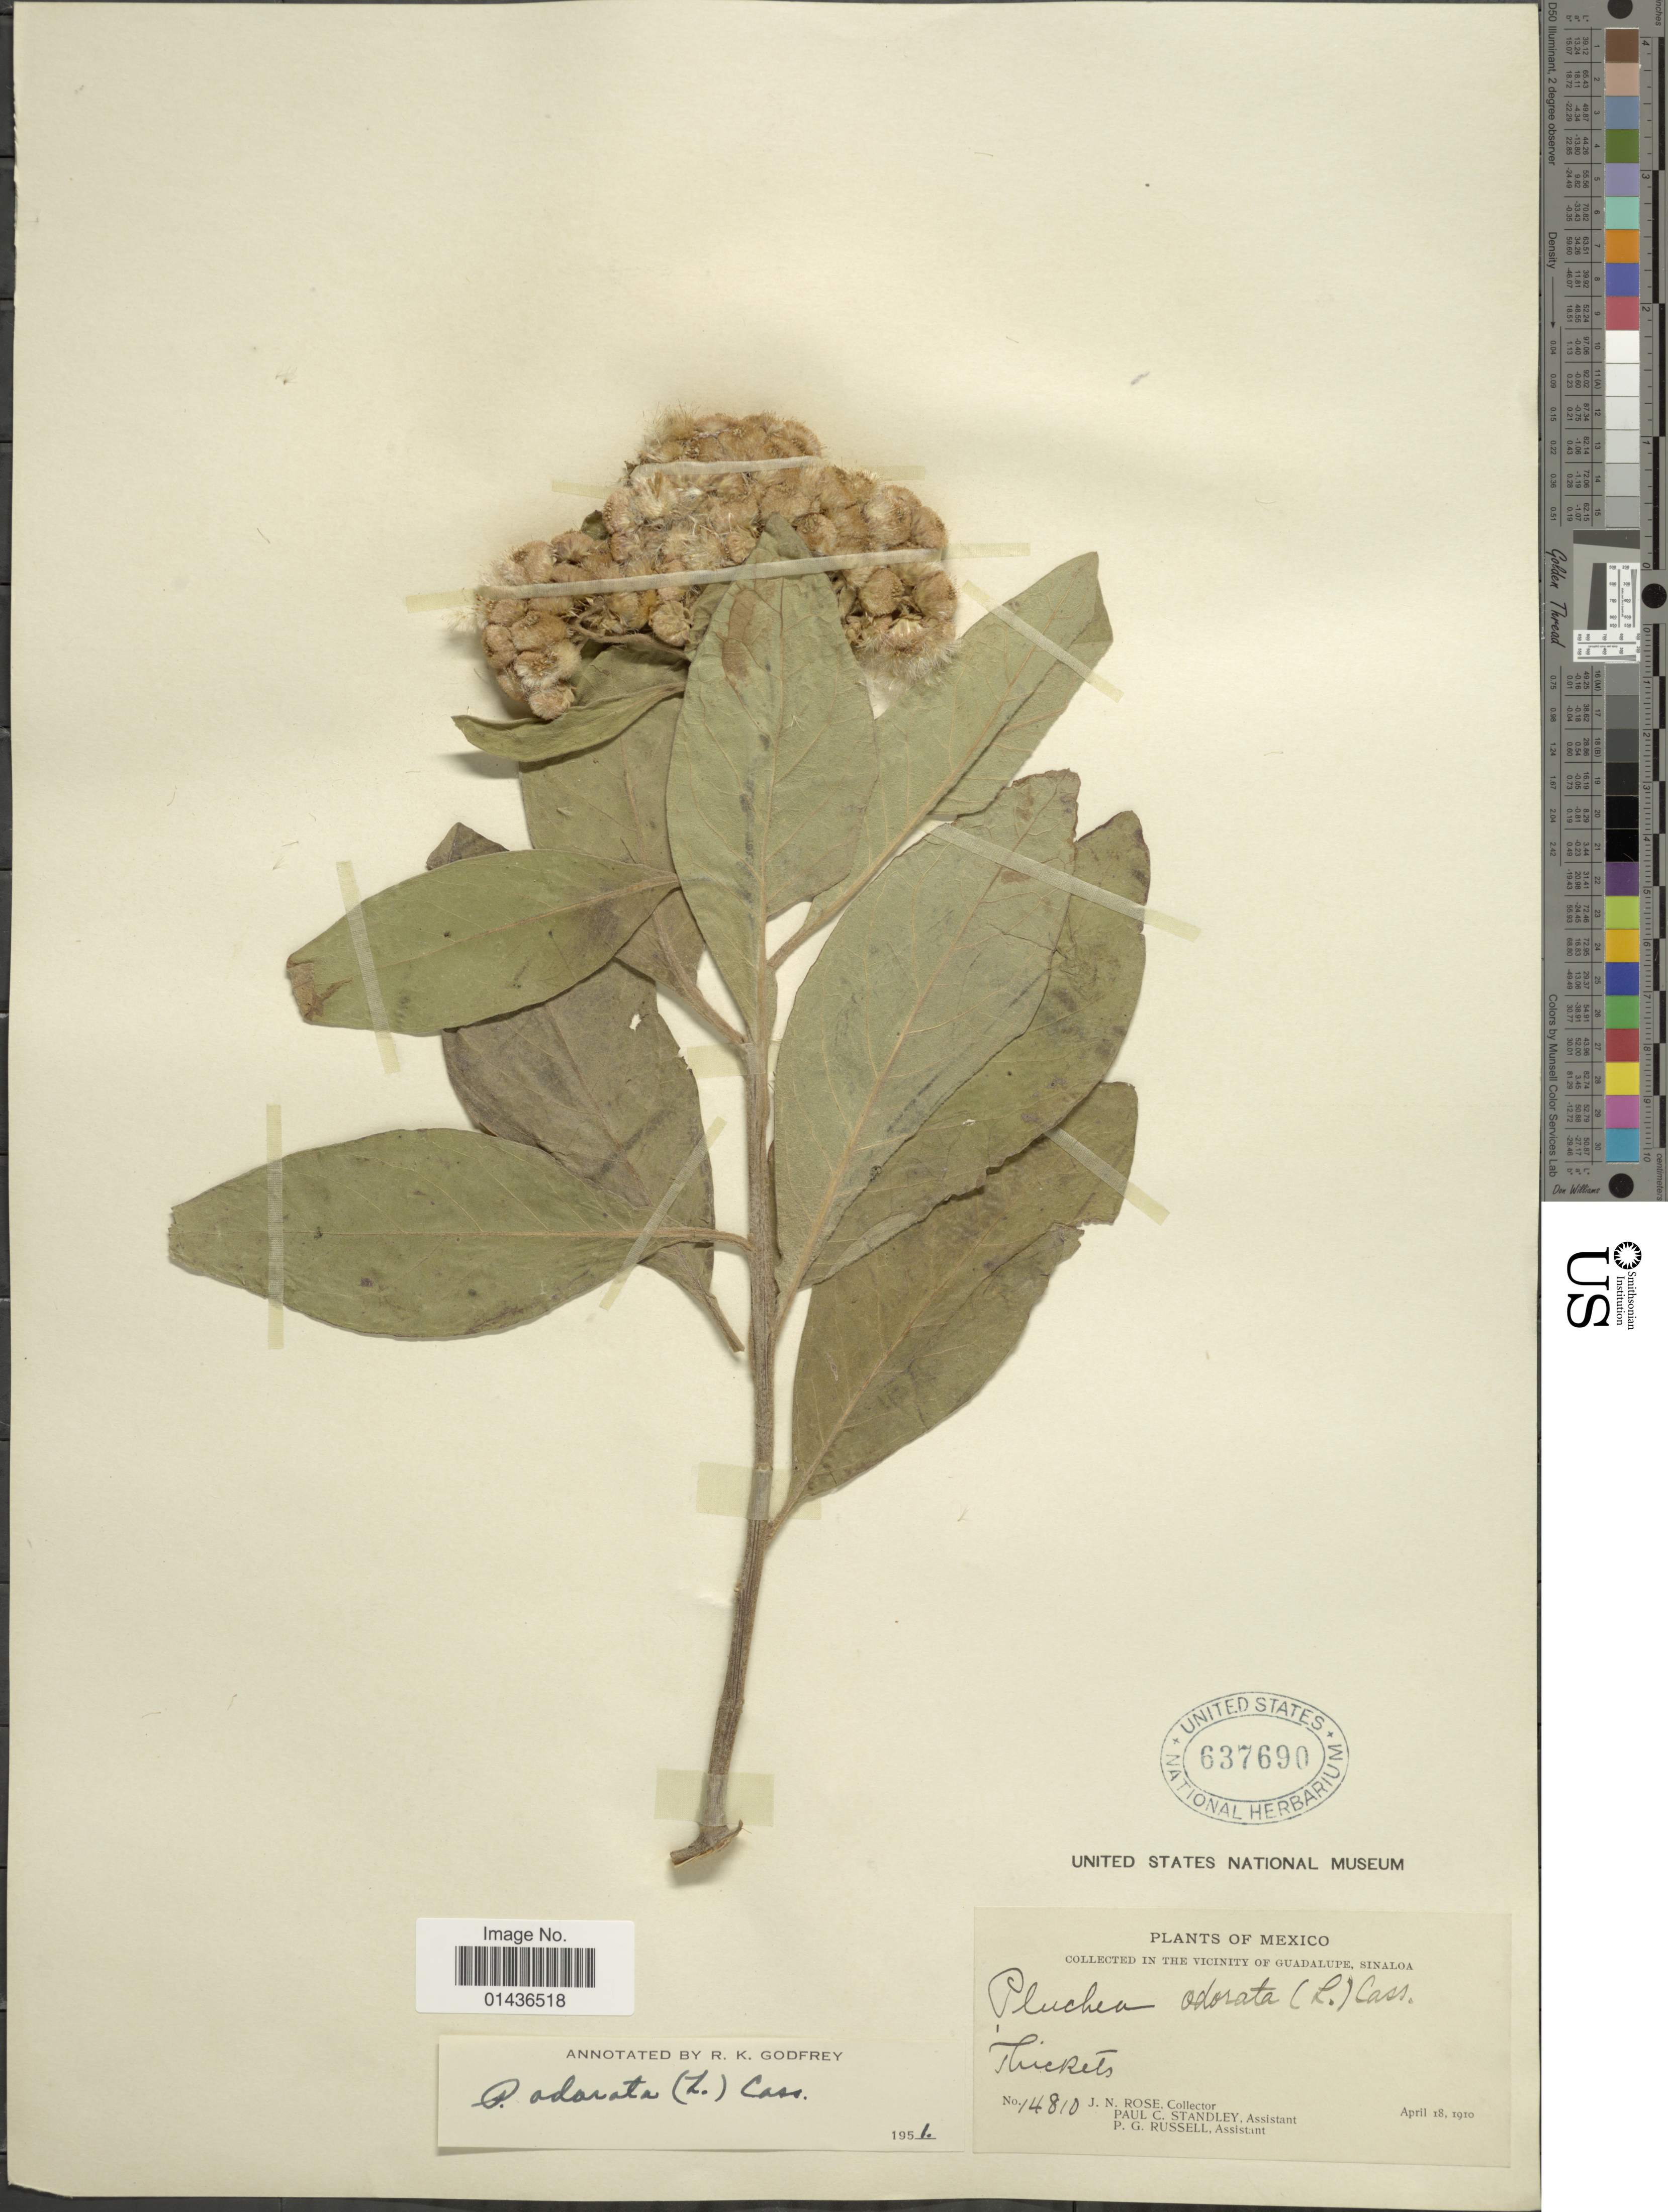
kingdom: Plantae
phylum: Tracheophyta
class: Magnoliopsida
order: Asterales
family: Asteraceae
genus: Pluchea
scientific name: Pluchea carolinensis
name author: (Jacq.) D. Don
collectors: J. N. Rose, P. C. Standley & P. G. Russell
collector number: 14810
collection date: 1910-04-18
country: Mexico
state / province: Sinaloa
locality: Vicinity of Guadalupe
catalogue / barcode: US 637690